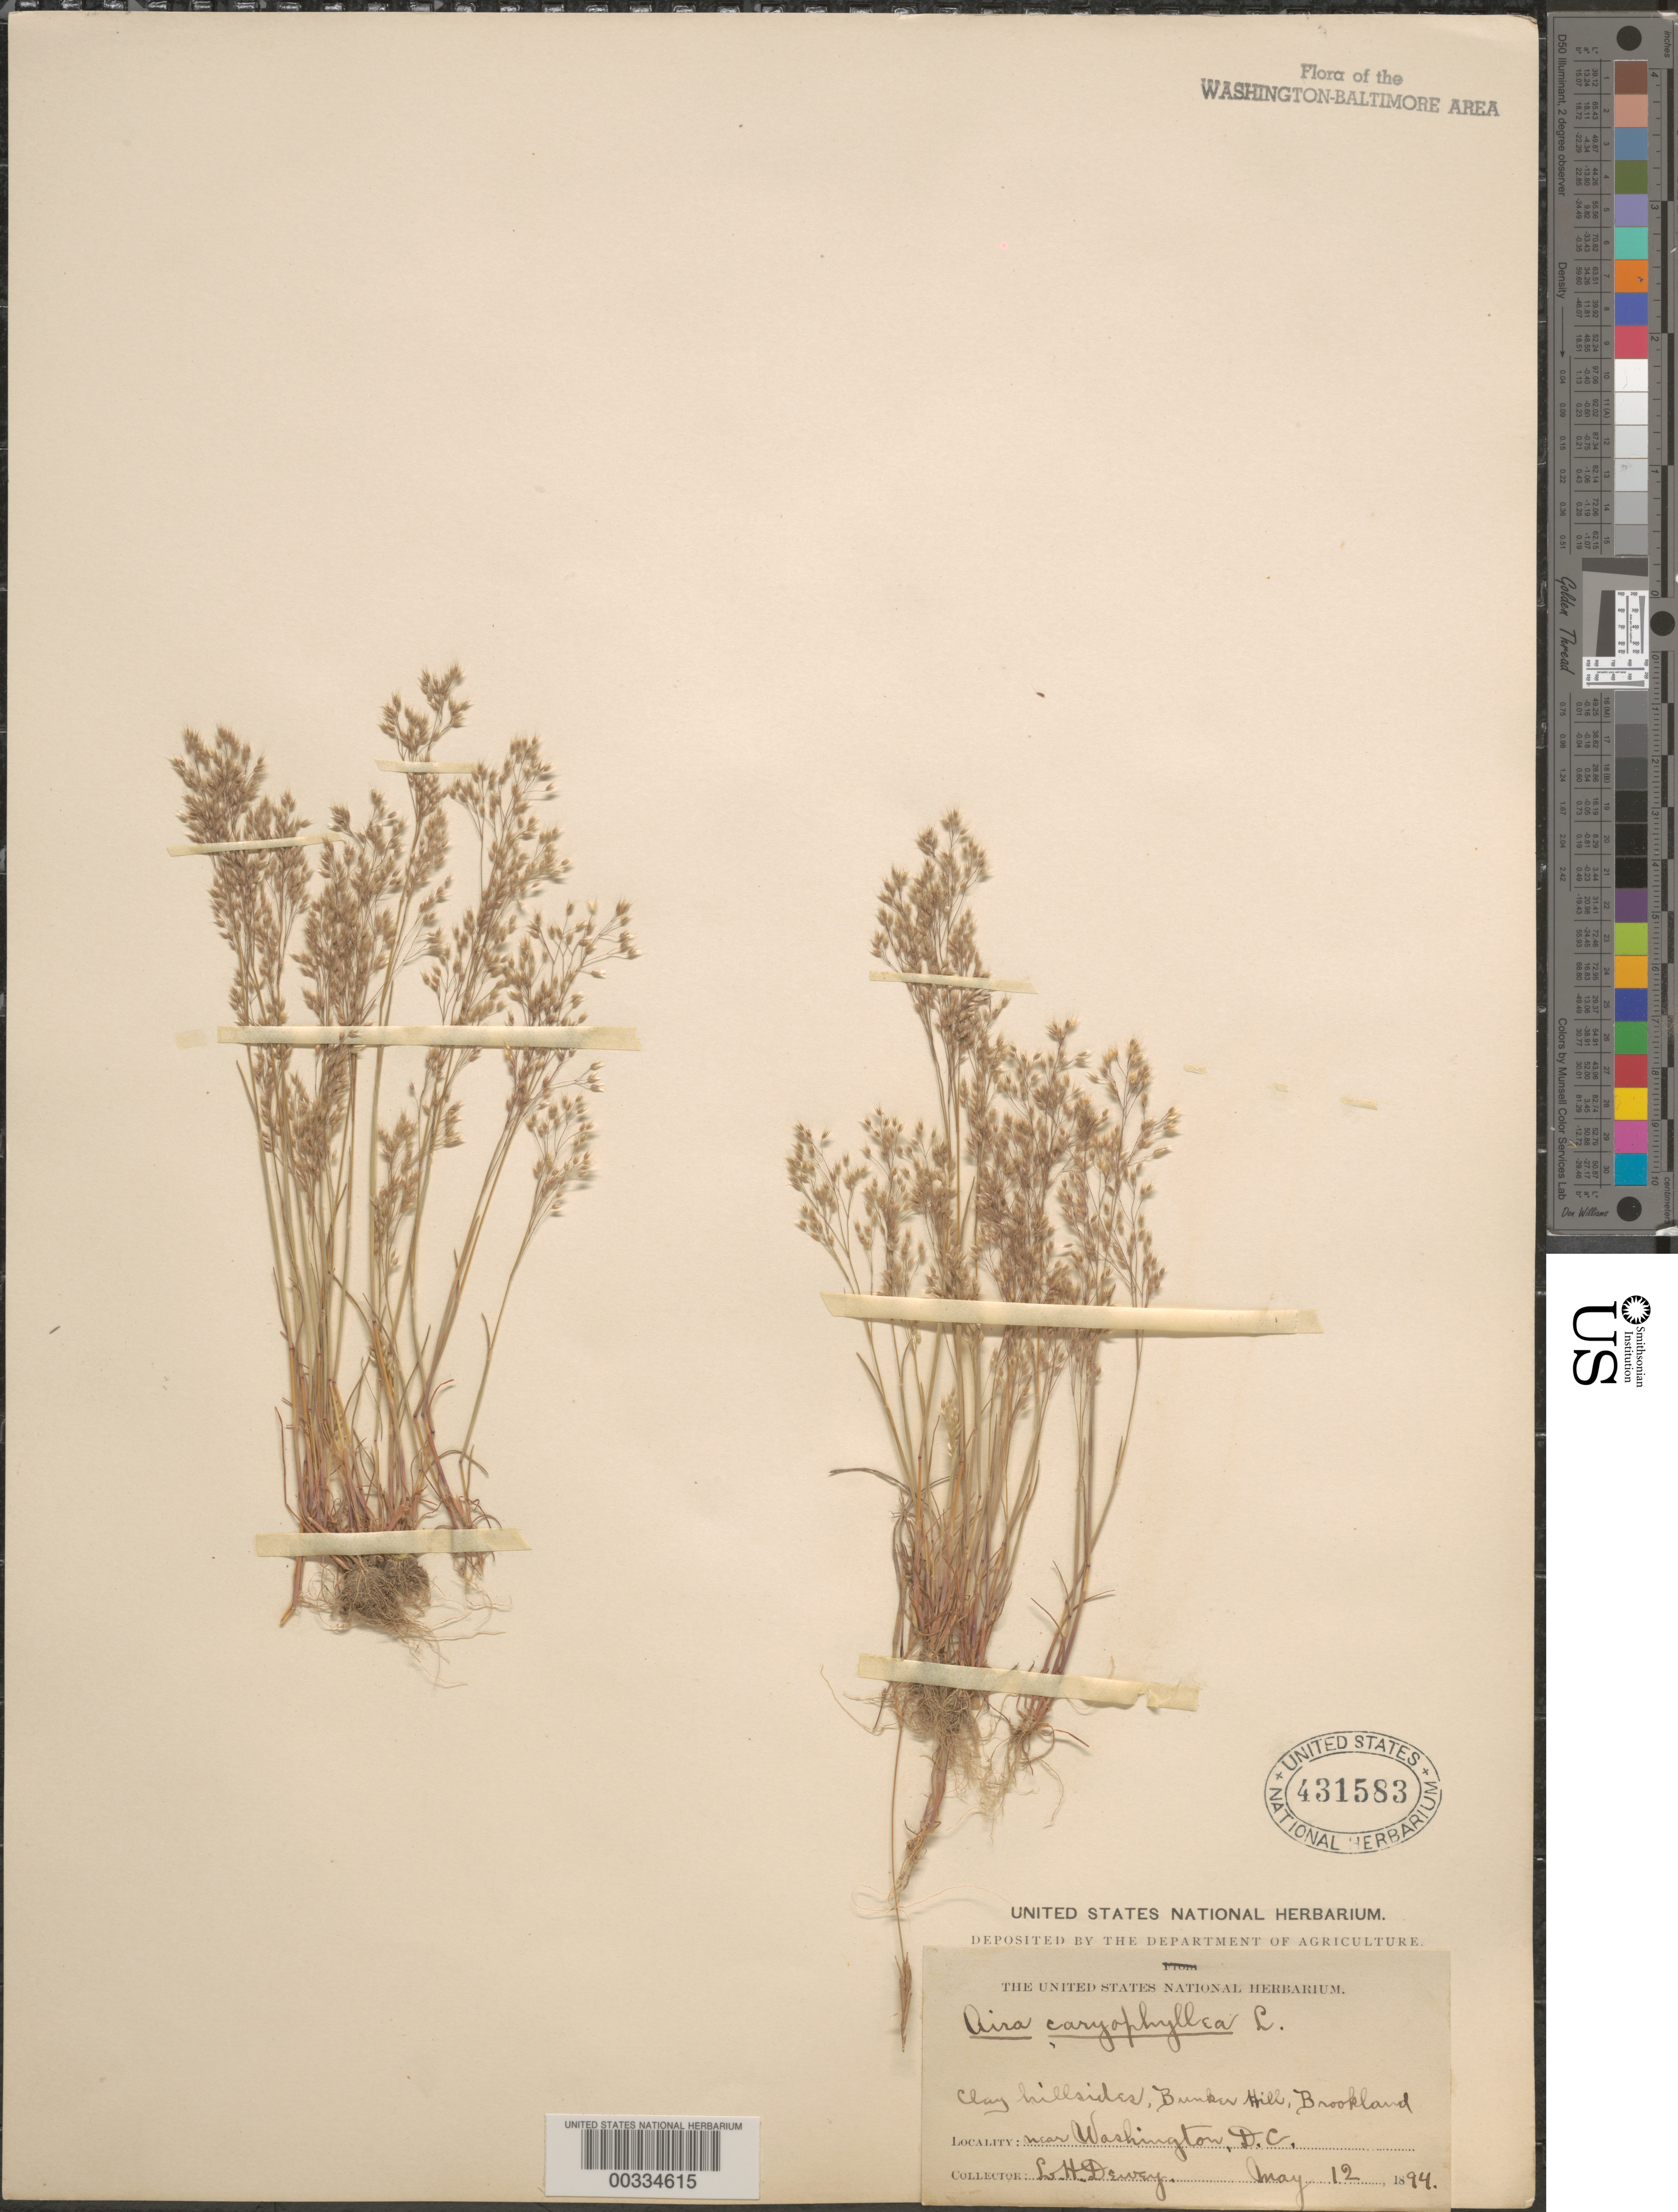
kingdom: Plantae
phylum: Tracheophyta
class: Liliopsida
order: Poales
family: Poaceae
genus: Aira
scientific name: Aira caryophyllea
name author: L.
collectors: L. H. Dewey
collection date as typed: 12 May 1894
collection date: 1894-05-12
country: United States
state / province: District of Columbia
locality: Bunker Hill, Brookland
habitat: Clay hillsides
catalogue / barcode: US 431583